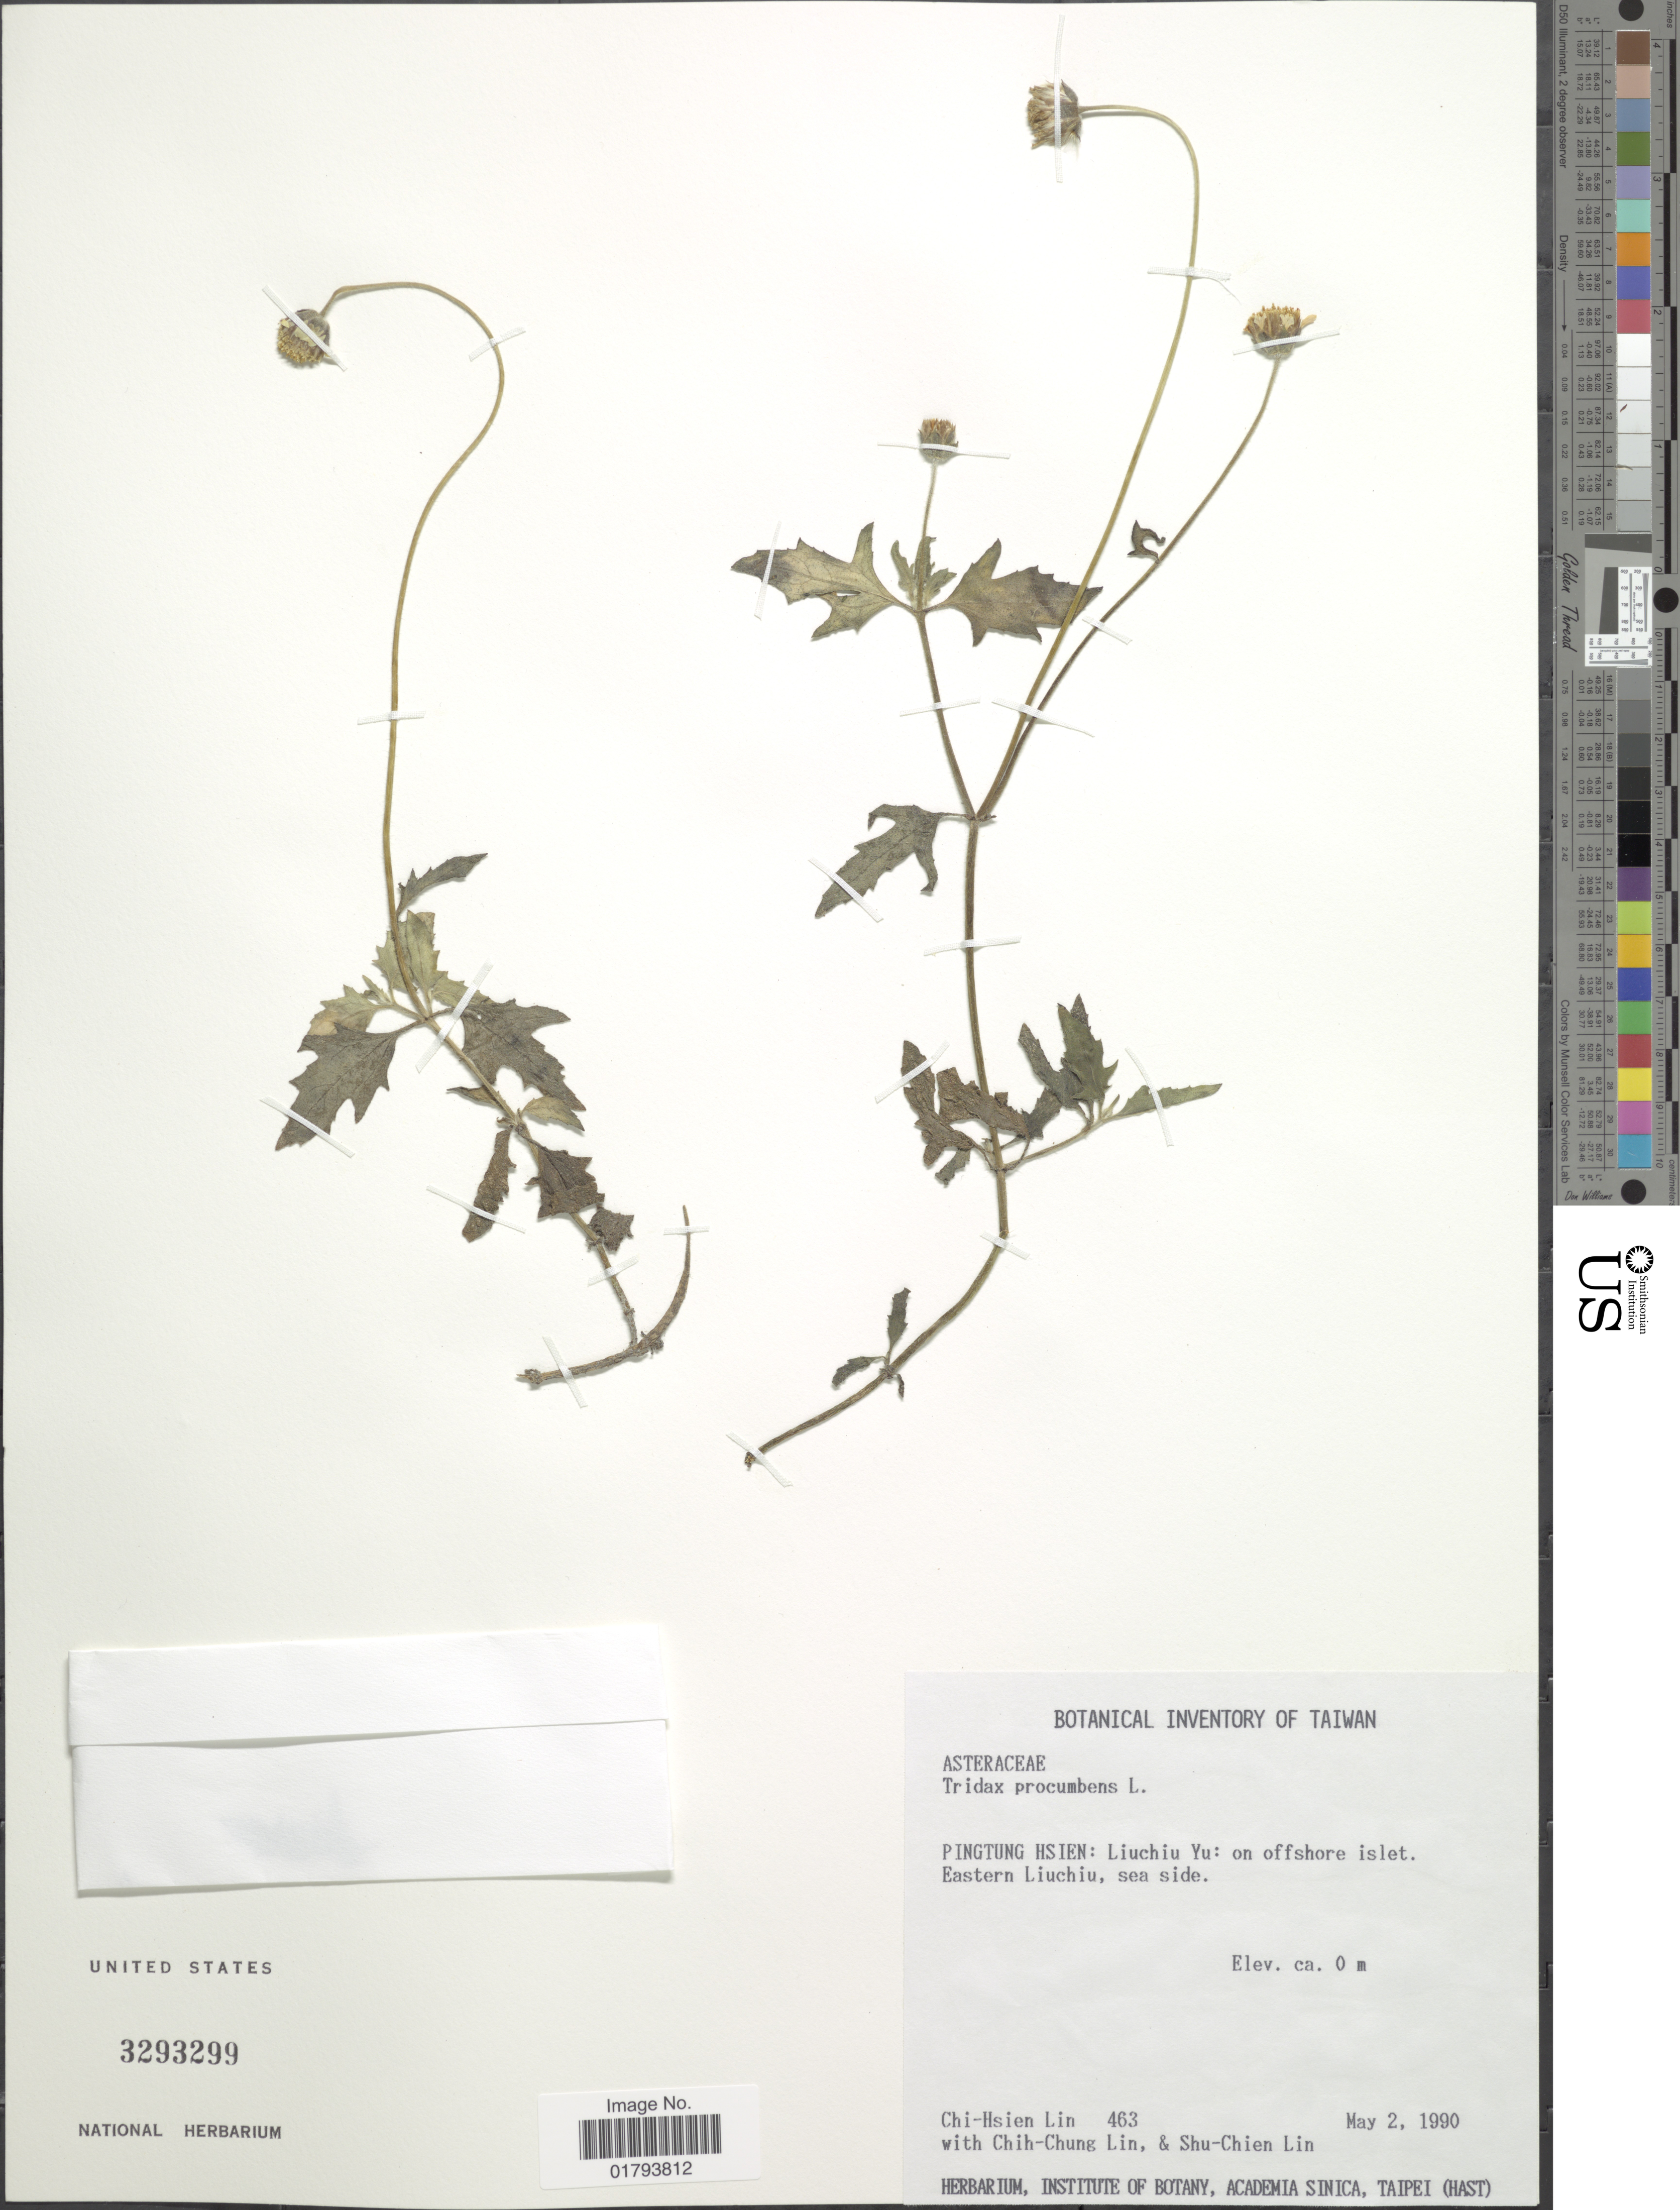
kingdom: Plantae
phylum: Tracheophyta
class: Magnoliopsida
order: Asterales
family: Asteraceae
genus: Tridax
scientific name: Tridax procumbens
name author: L.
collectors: C. Lin, C. Lin & S. Lin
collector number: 463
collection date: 1990-05-02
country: Taiwan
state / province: Pingtung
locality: Pingtung Hsien: Liuchiu Yu: on offshore islet. Eastern Liuchiu, sea side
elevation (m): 0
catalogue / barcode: US 3293299